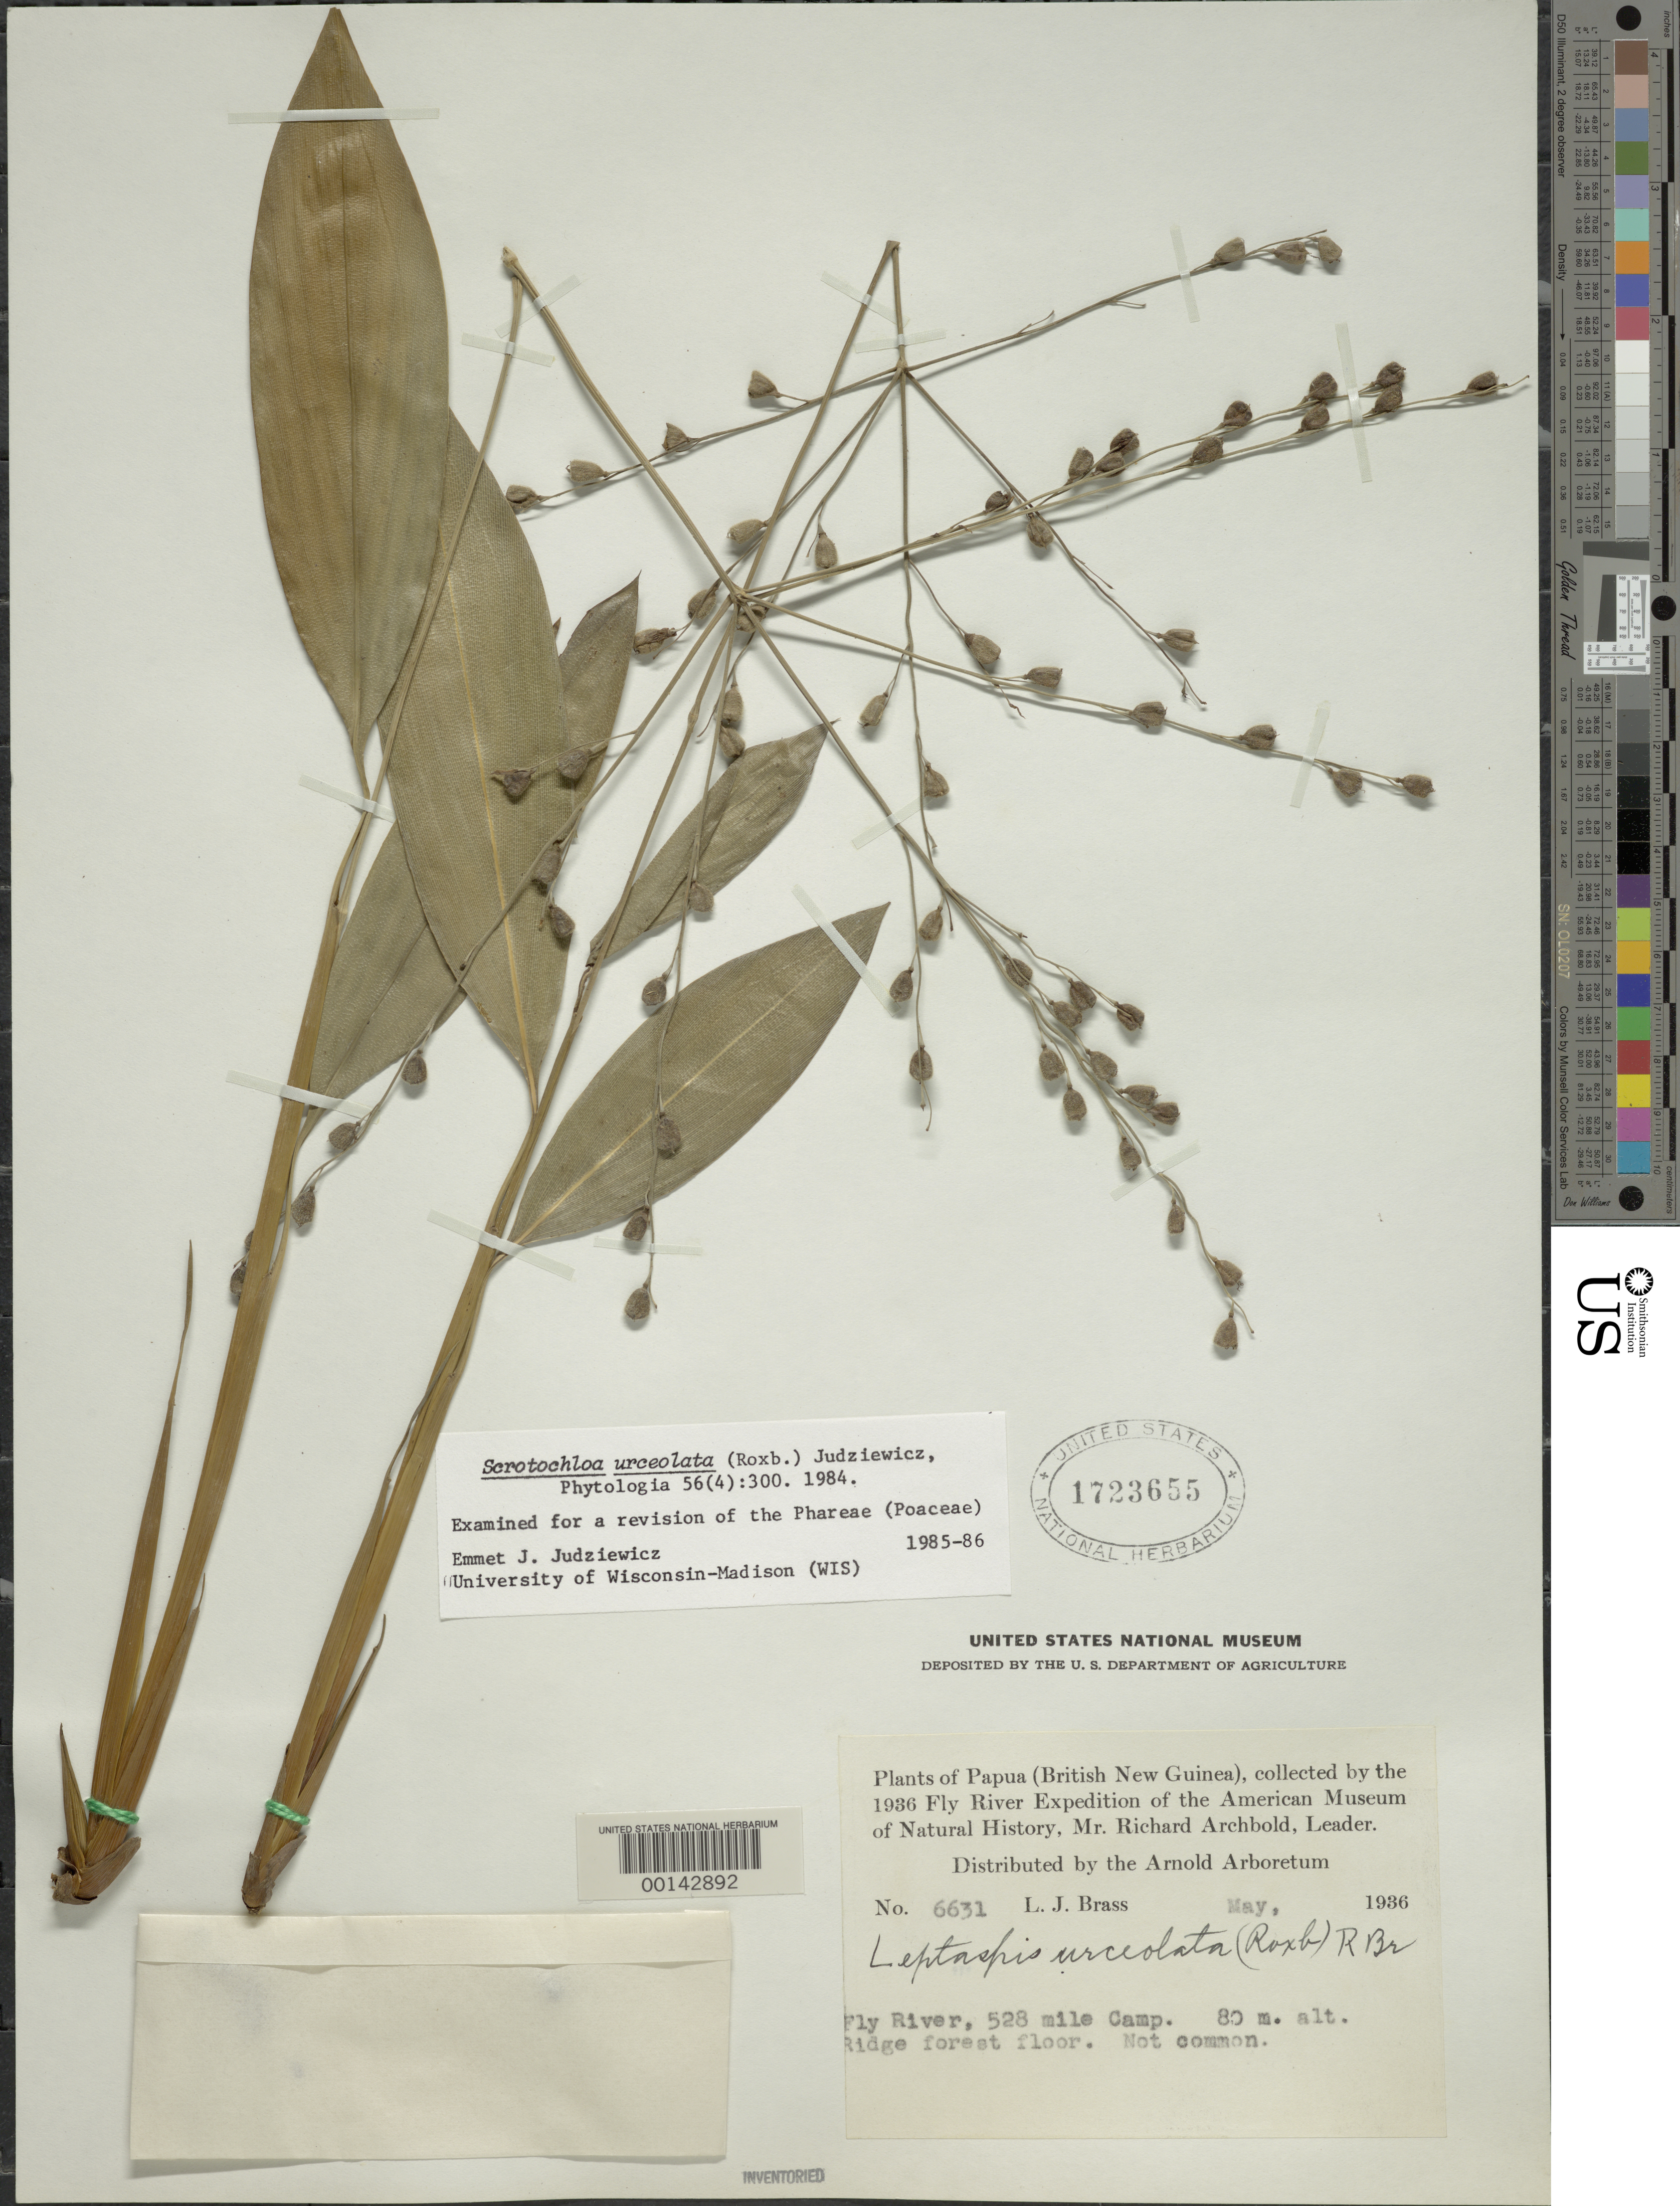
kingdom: Plantae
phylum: Tracheophyta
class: Liliopsida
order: Poales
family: Poaceae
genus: Scrotochloa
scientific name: Scrotochloa urceolata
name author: (Roxb.) Judz.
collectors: L. J. Brass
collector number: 6631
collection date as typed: May 1936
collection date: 1936-05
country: Indonesia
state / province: Irian Jaya ?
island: New Guinea Island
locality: Fly river, 528 mile camp. [country could also be papua new guinea.]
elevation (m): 80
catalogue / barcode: US 1723655